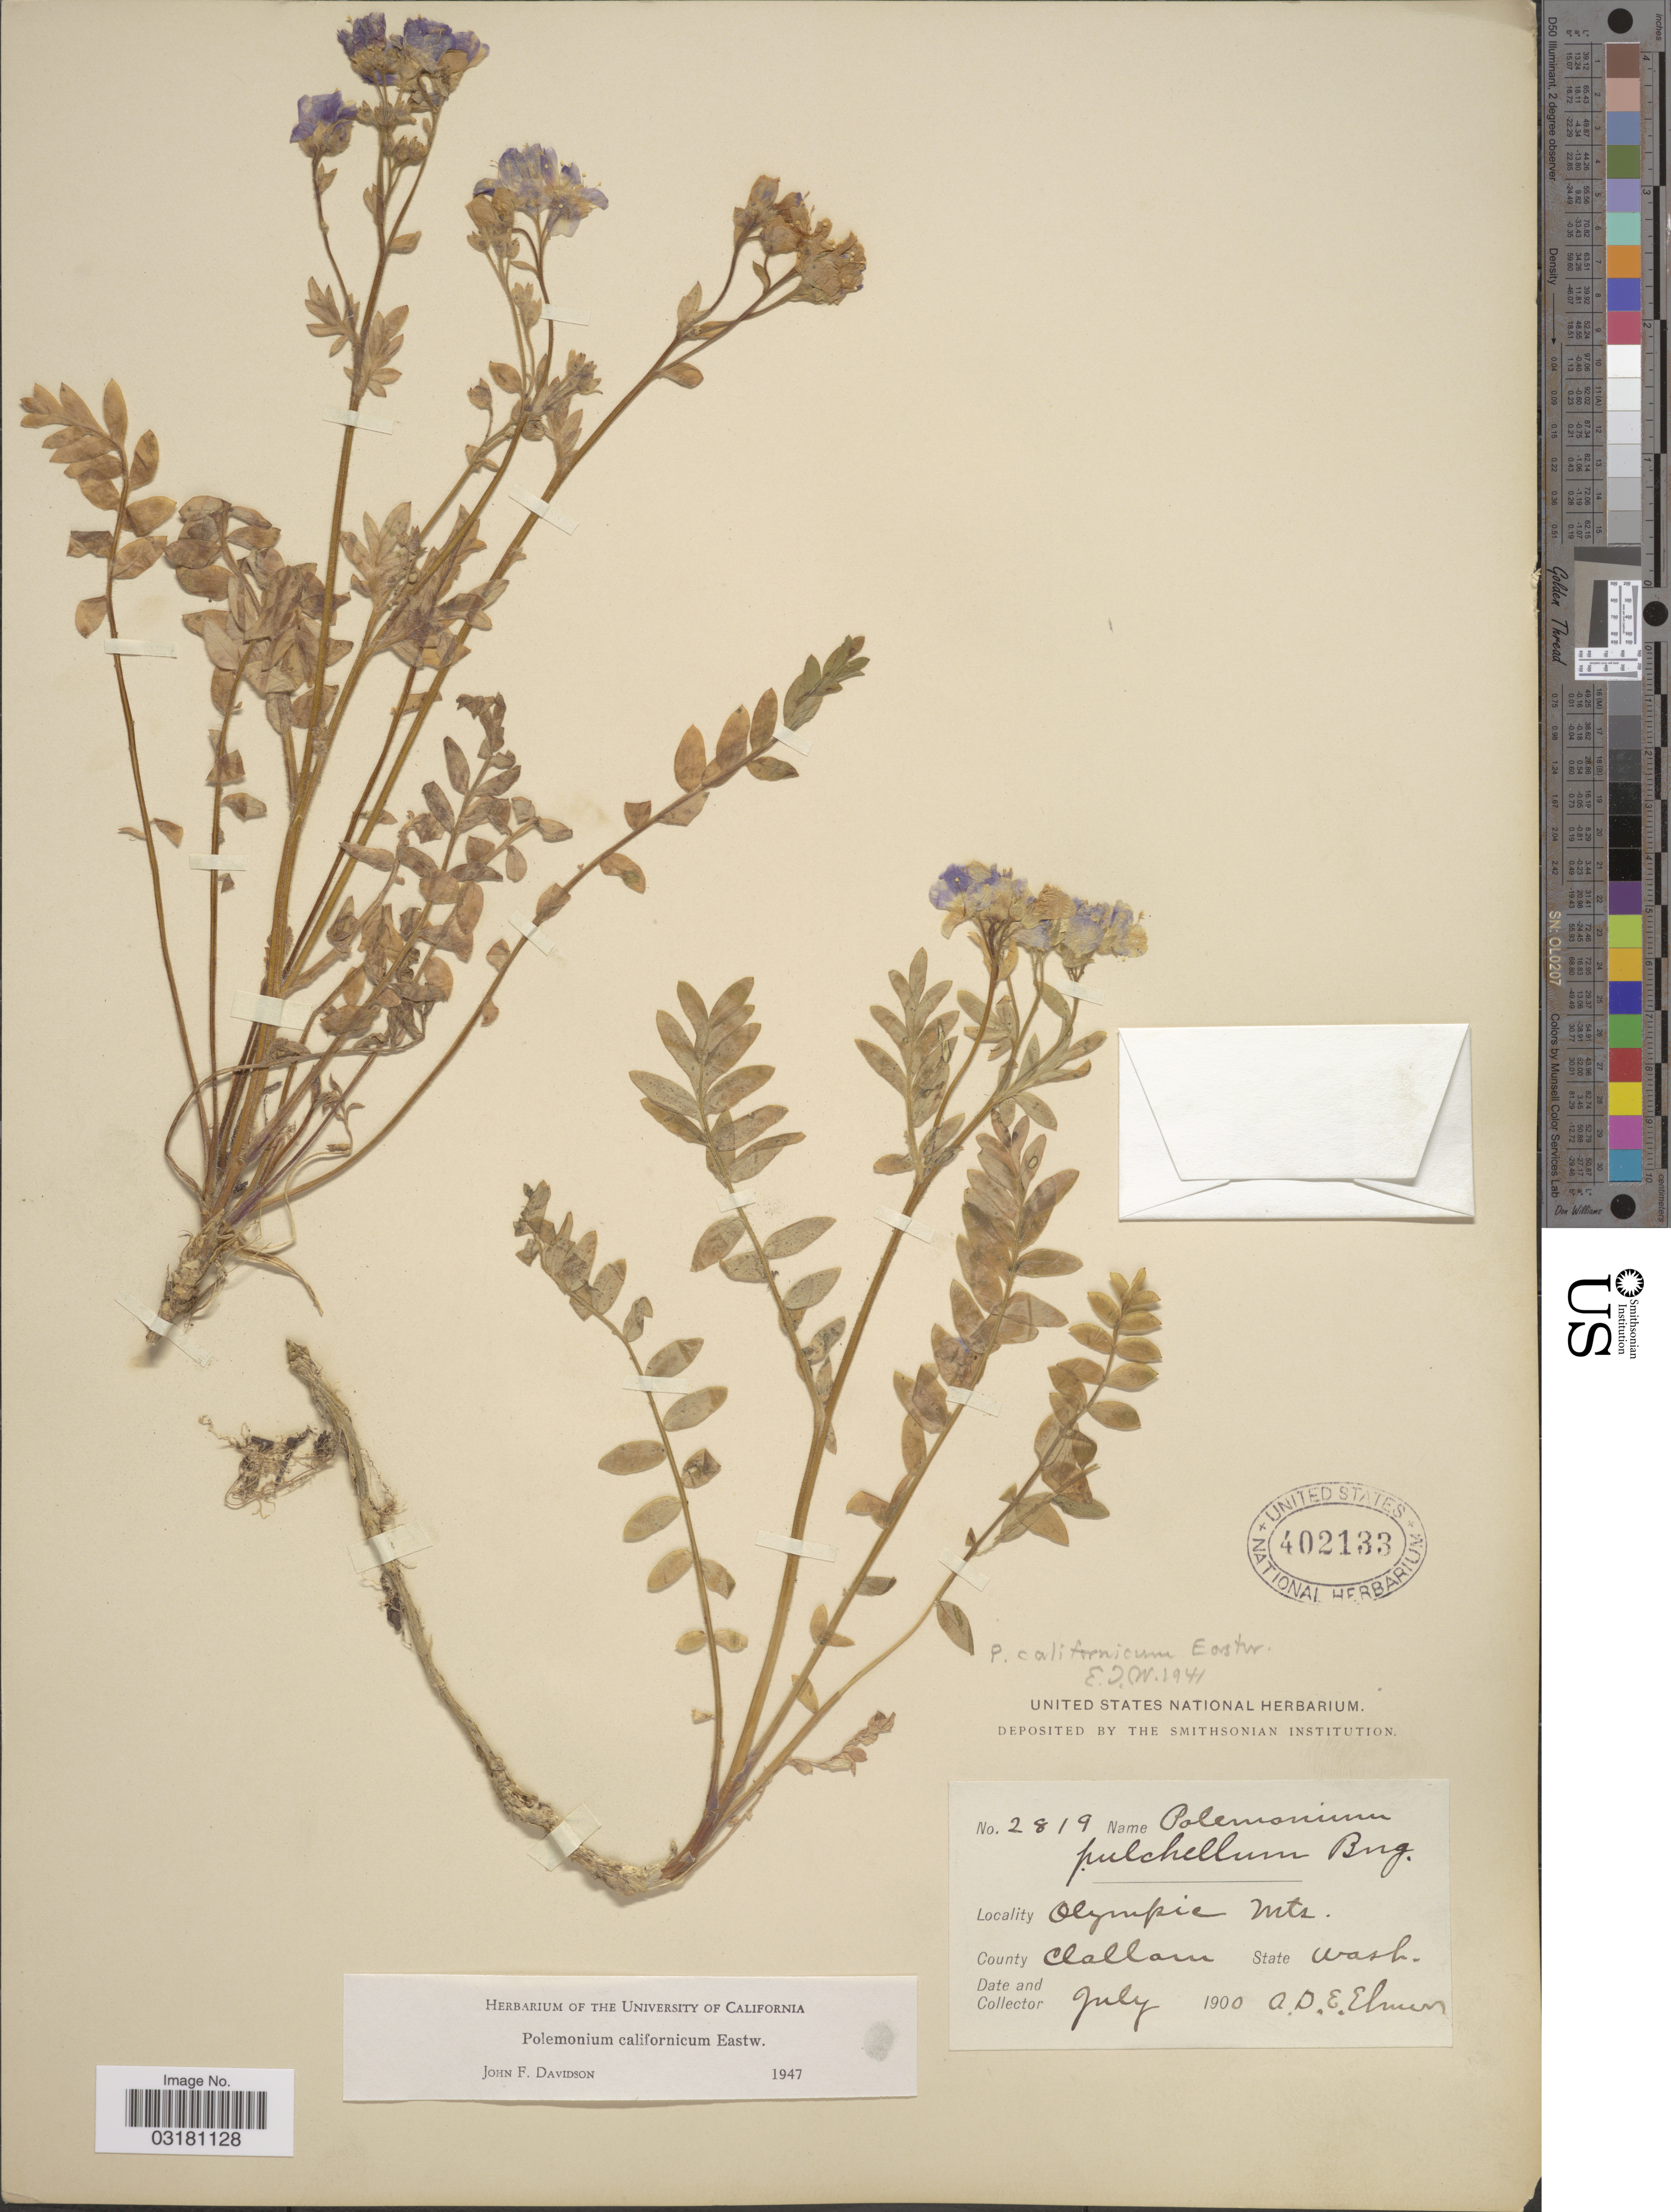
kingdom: Plantae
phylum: Tracheophyta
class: Magnoliopsida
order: Ericales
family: Polemoniaceae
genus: Polemonium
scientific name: Polemonium californicum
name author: Eastw.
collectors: A. D. E. Elmer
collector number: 2819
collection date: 1900-07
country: United States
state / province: Washington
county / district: Clallam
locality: Olympic Mts. County Clallam.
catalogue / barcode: US 402133